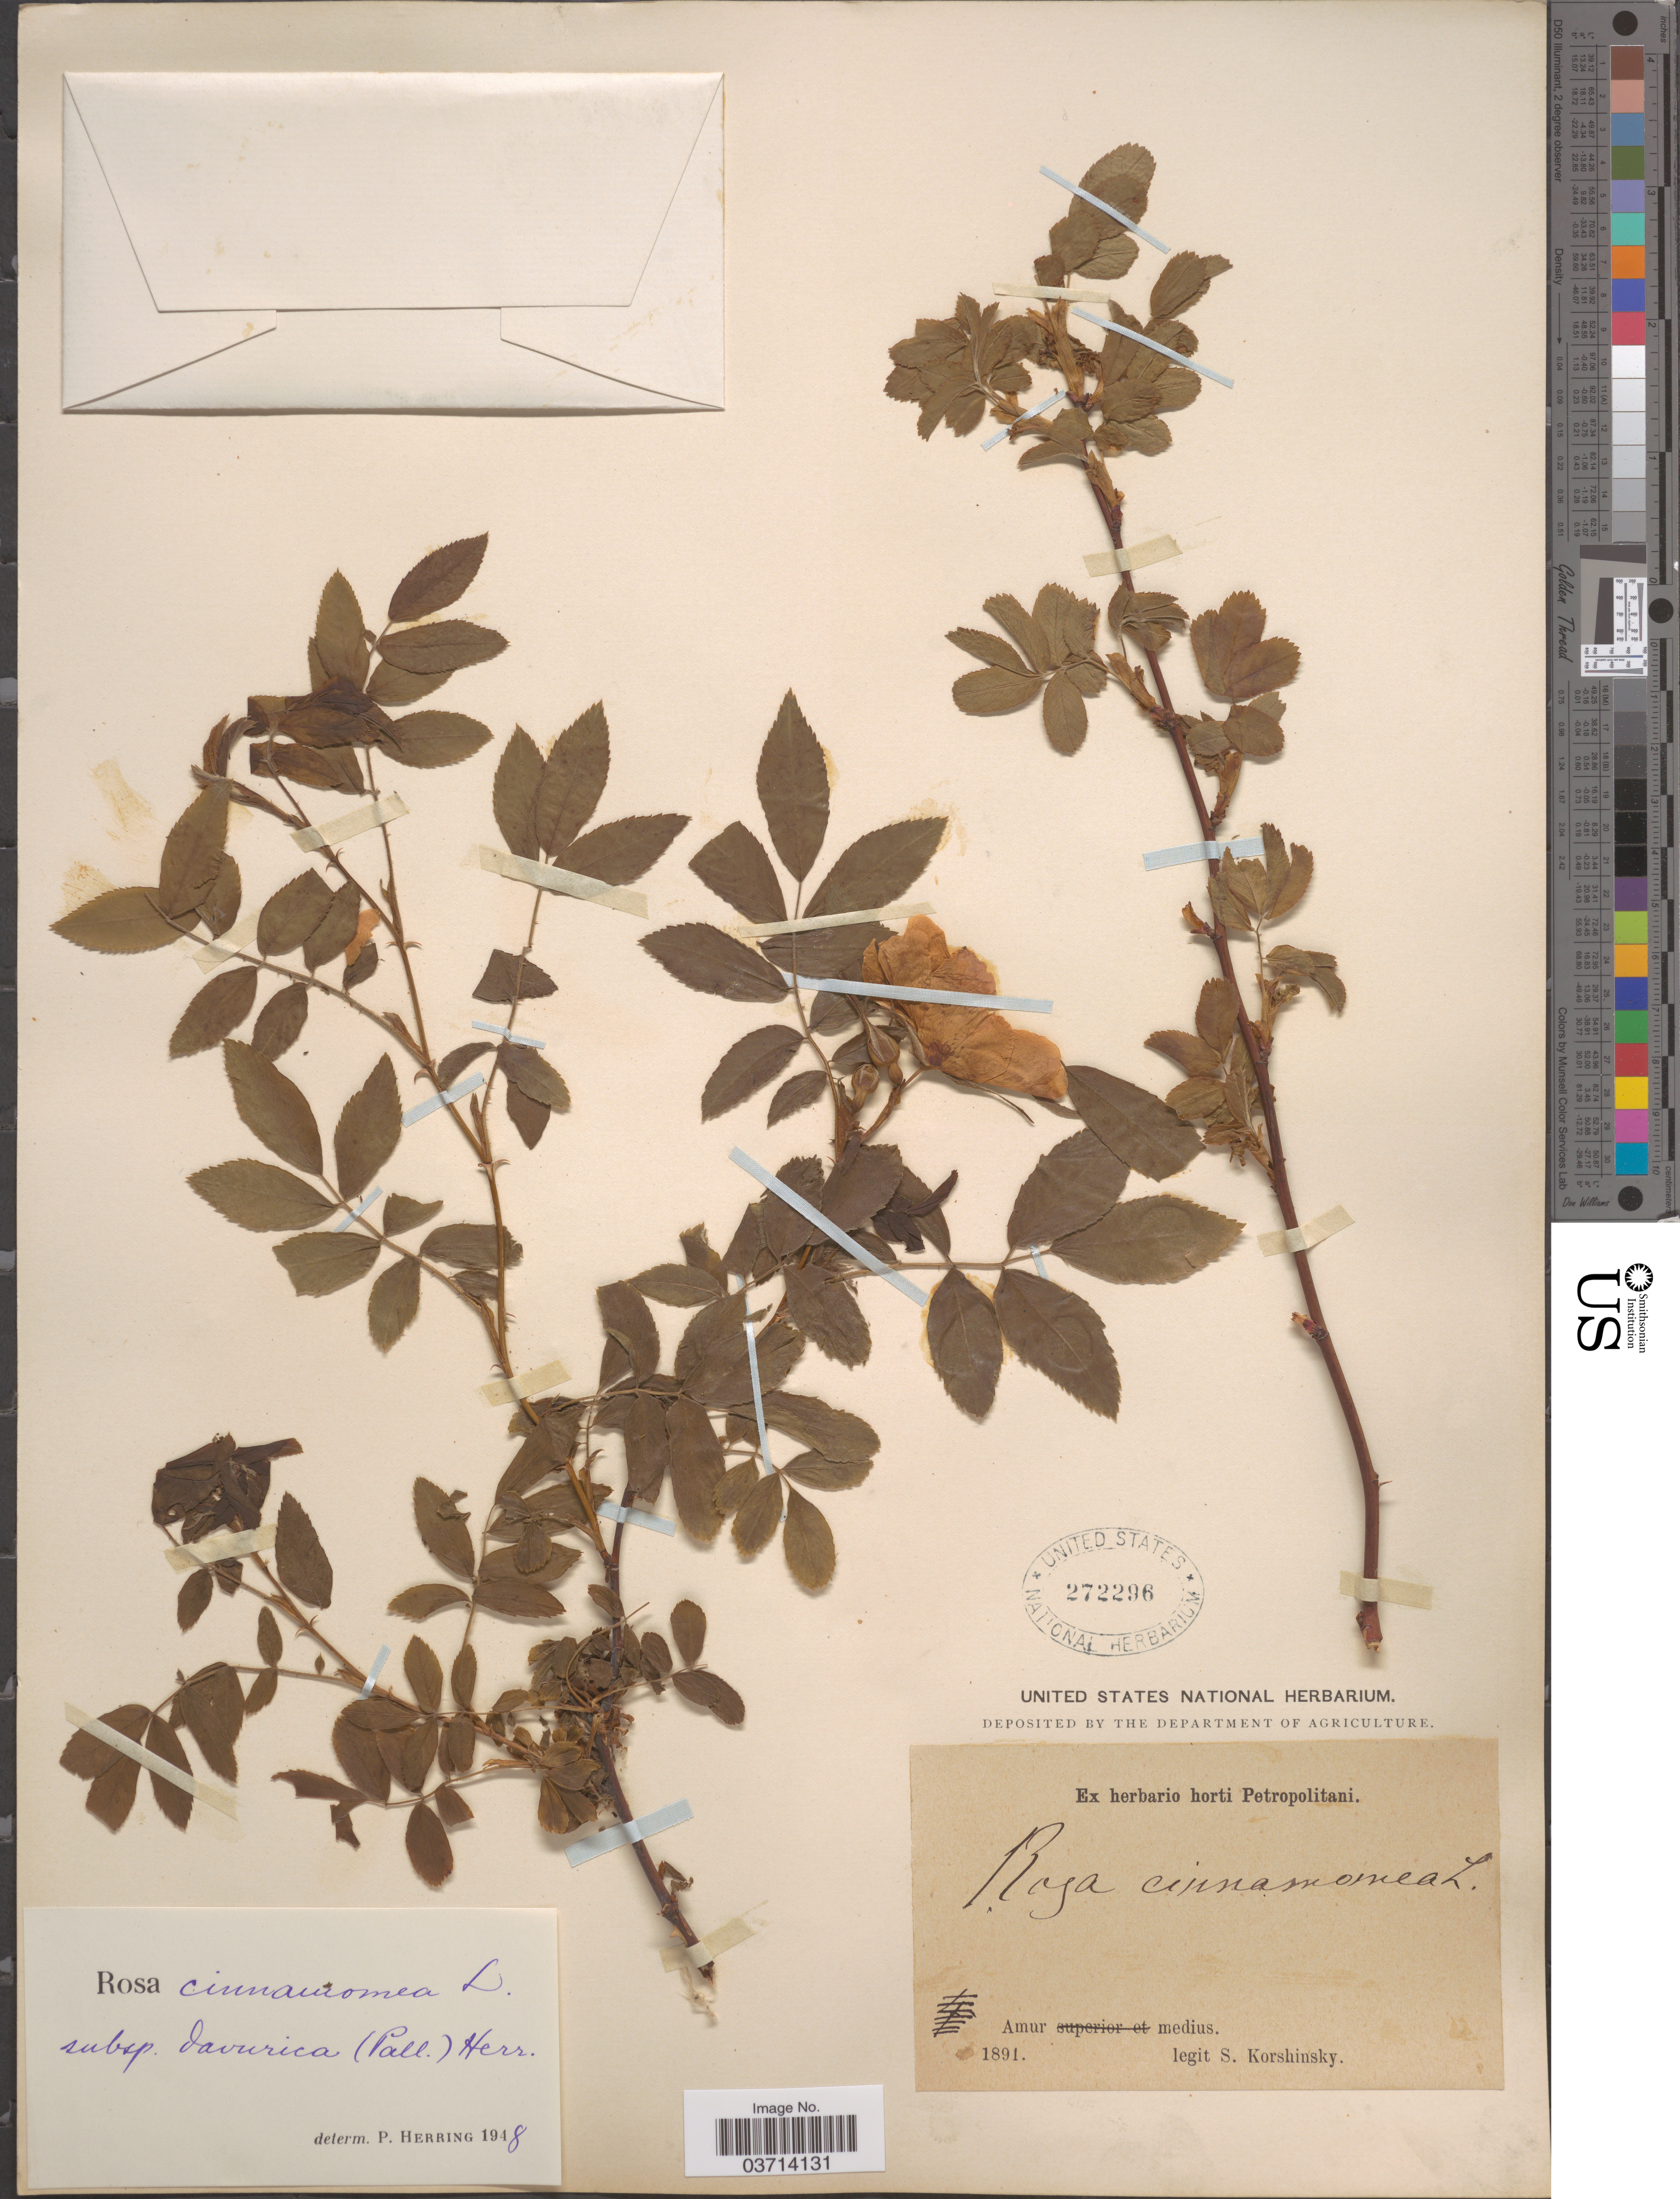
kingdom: Plantae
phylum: Tracheophyta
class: Magnoliopsida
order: Rosales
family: Rosaceae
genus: Rosa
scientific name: Rosa cinnamomea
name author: L.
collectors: S. I. Korshinsky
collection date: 1891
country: Russian Federation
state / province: Amur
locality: Amur medius.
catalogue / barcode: US 272296